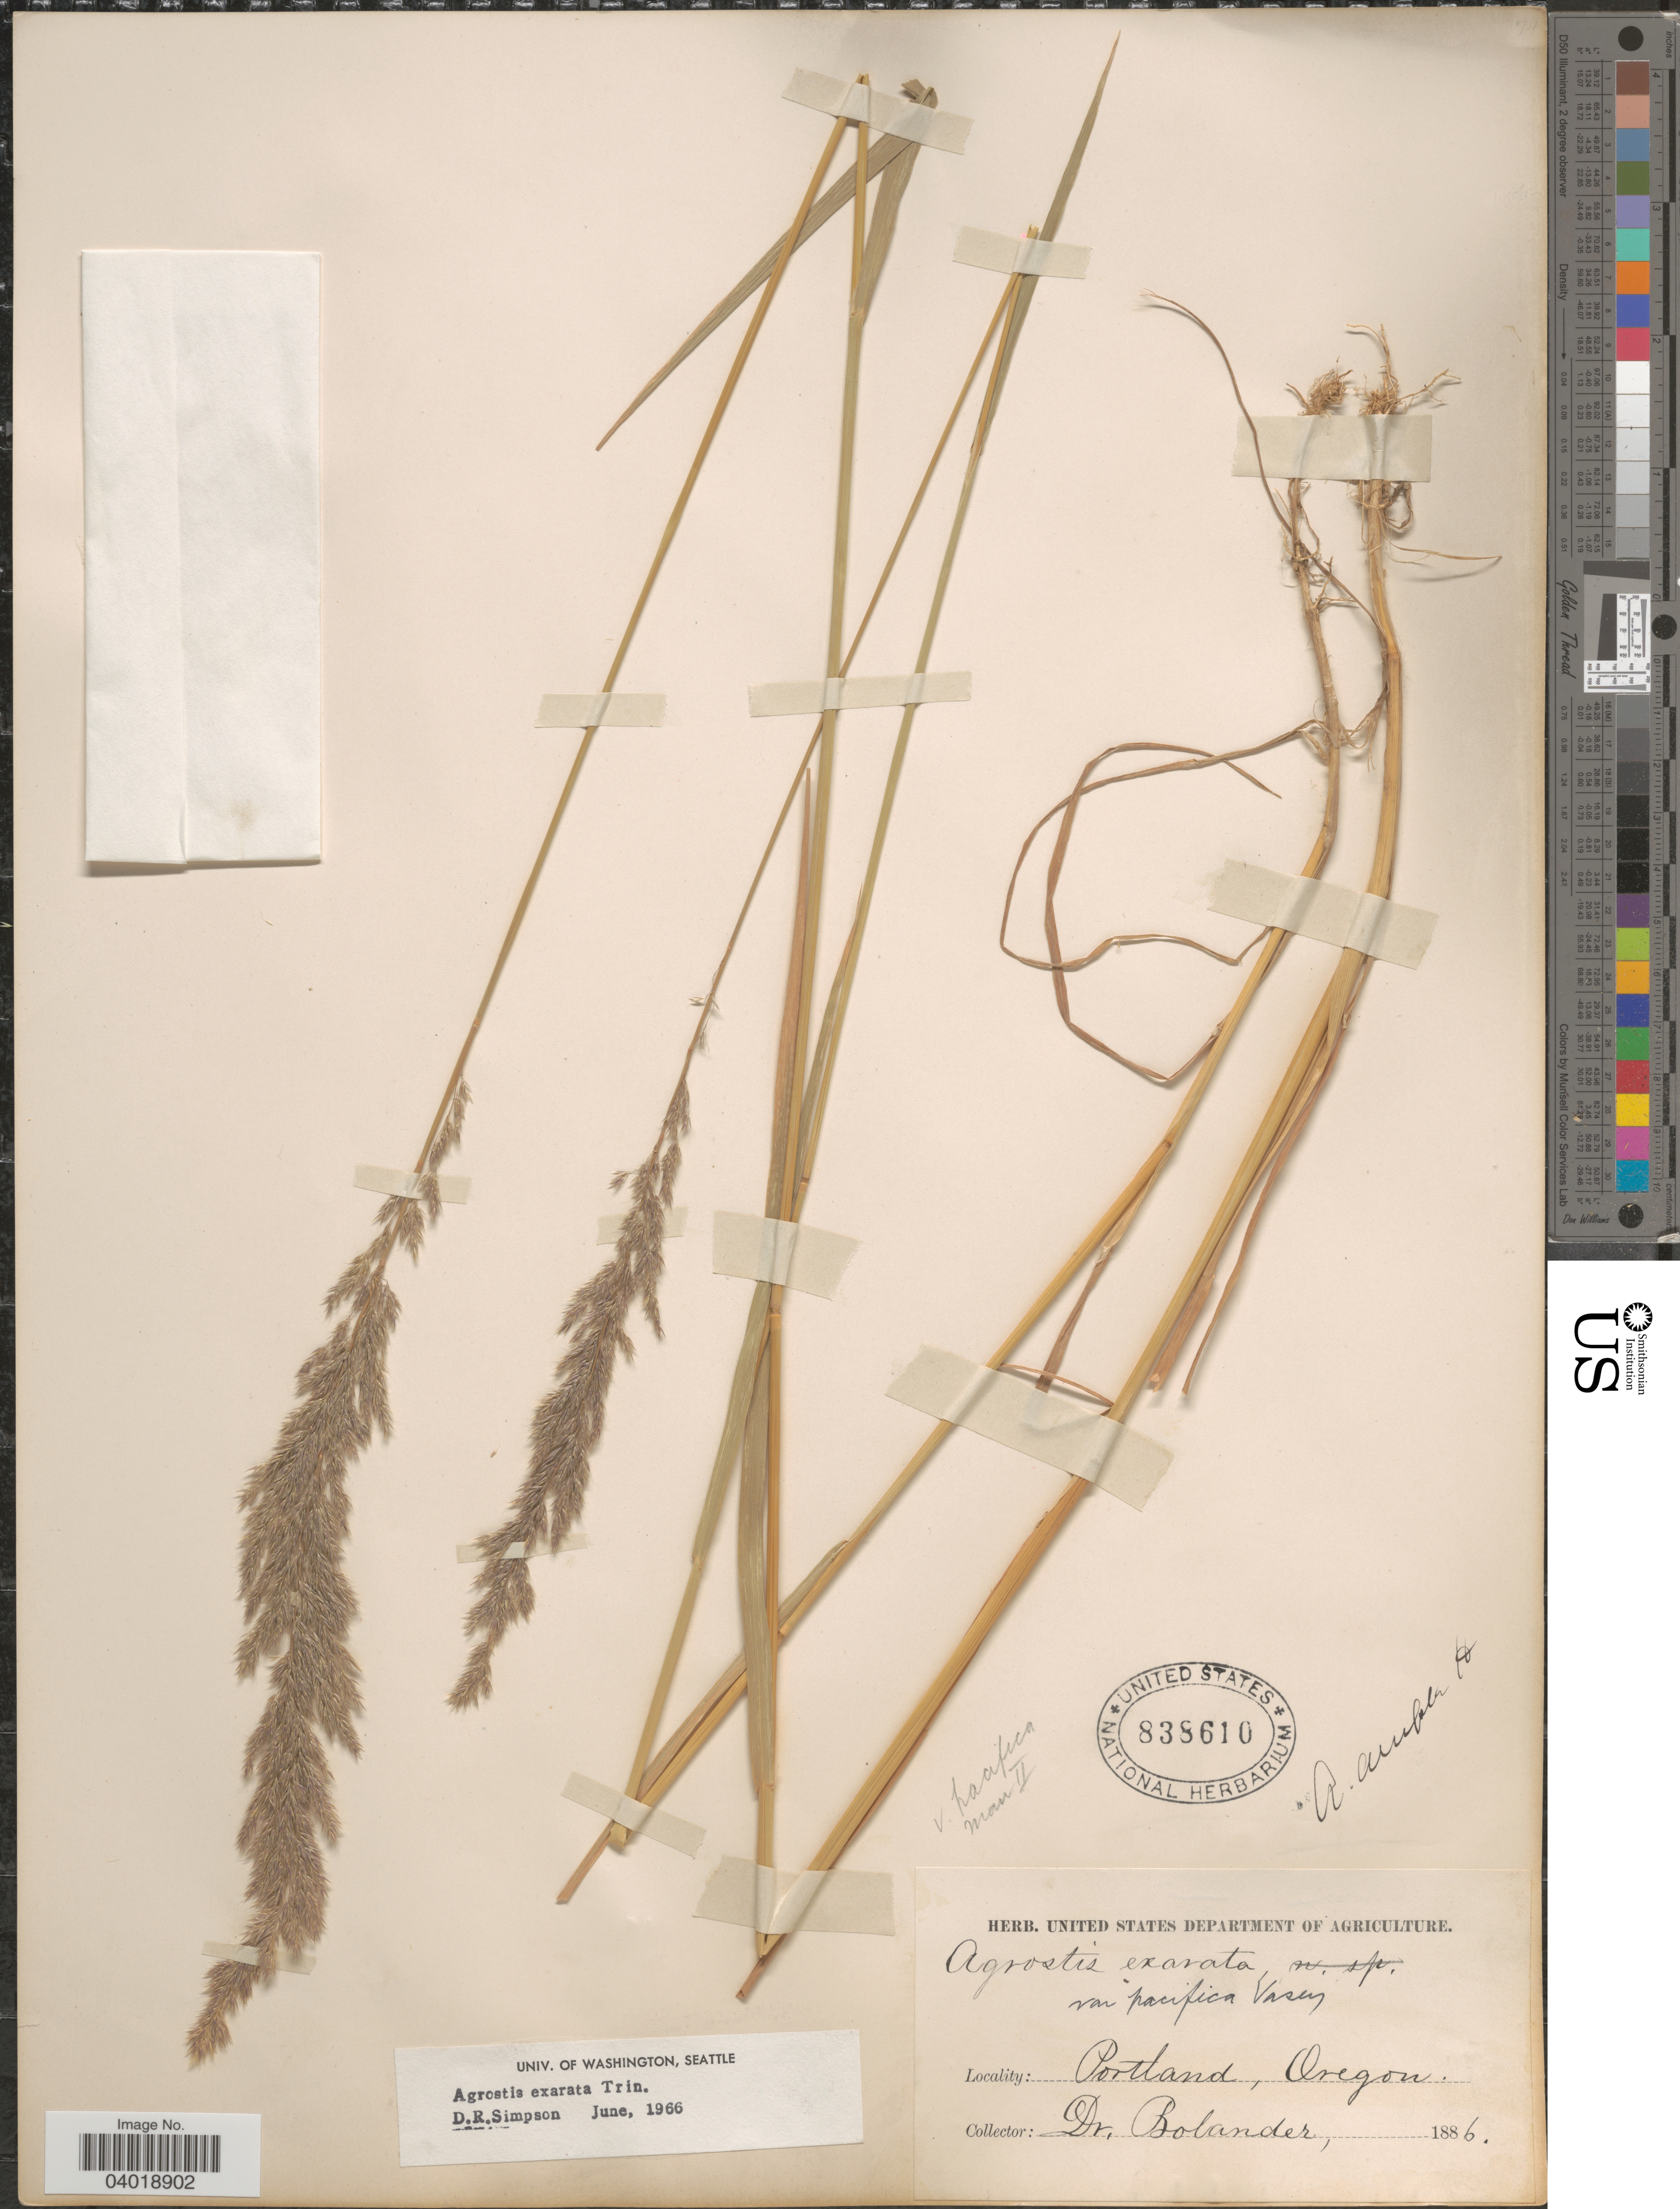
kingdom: Plantae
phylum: Tracheophyta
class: Liliopsida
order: Poales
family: Poaceae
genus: Agrostis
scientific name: Agrostis exarata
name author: Trin.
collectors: -. Bolander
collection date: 1886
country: United States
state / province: Oregon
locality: Portland.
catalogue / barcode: US 838610